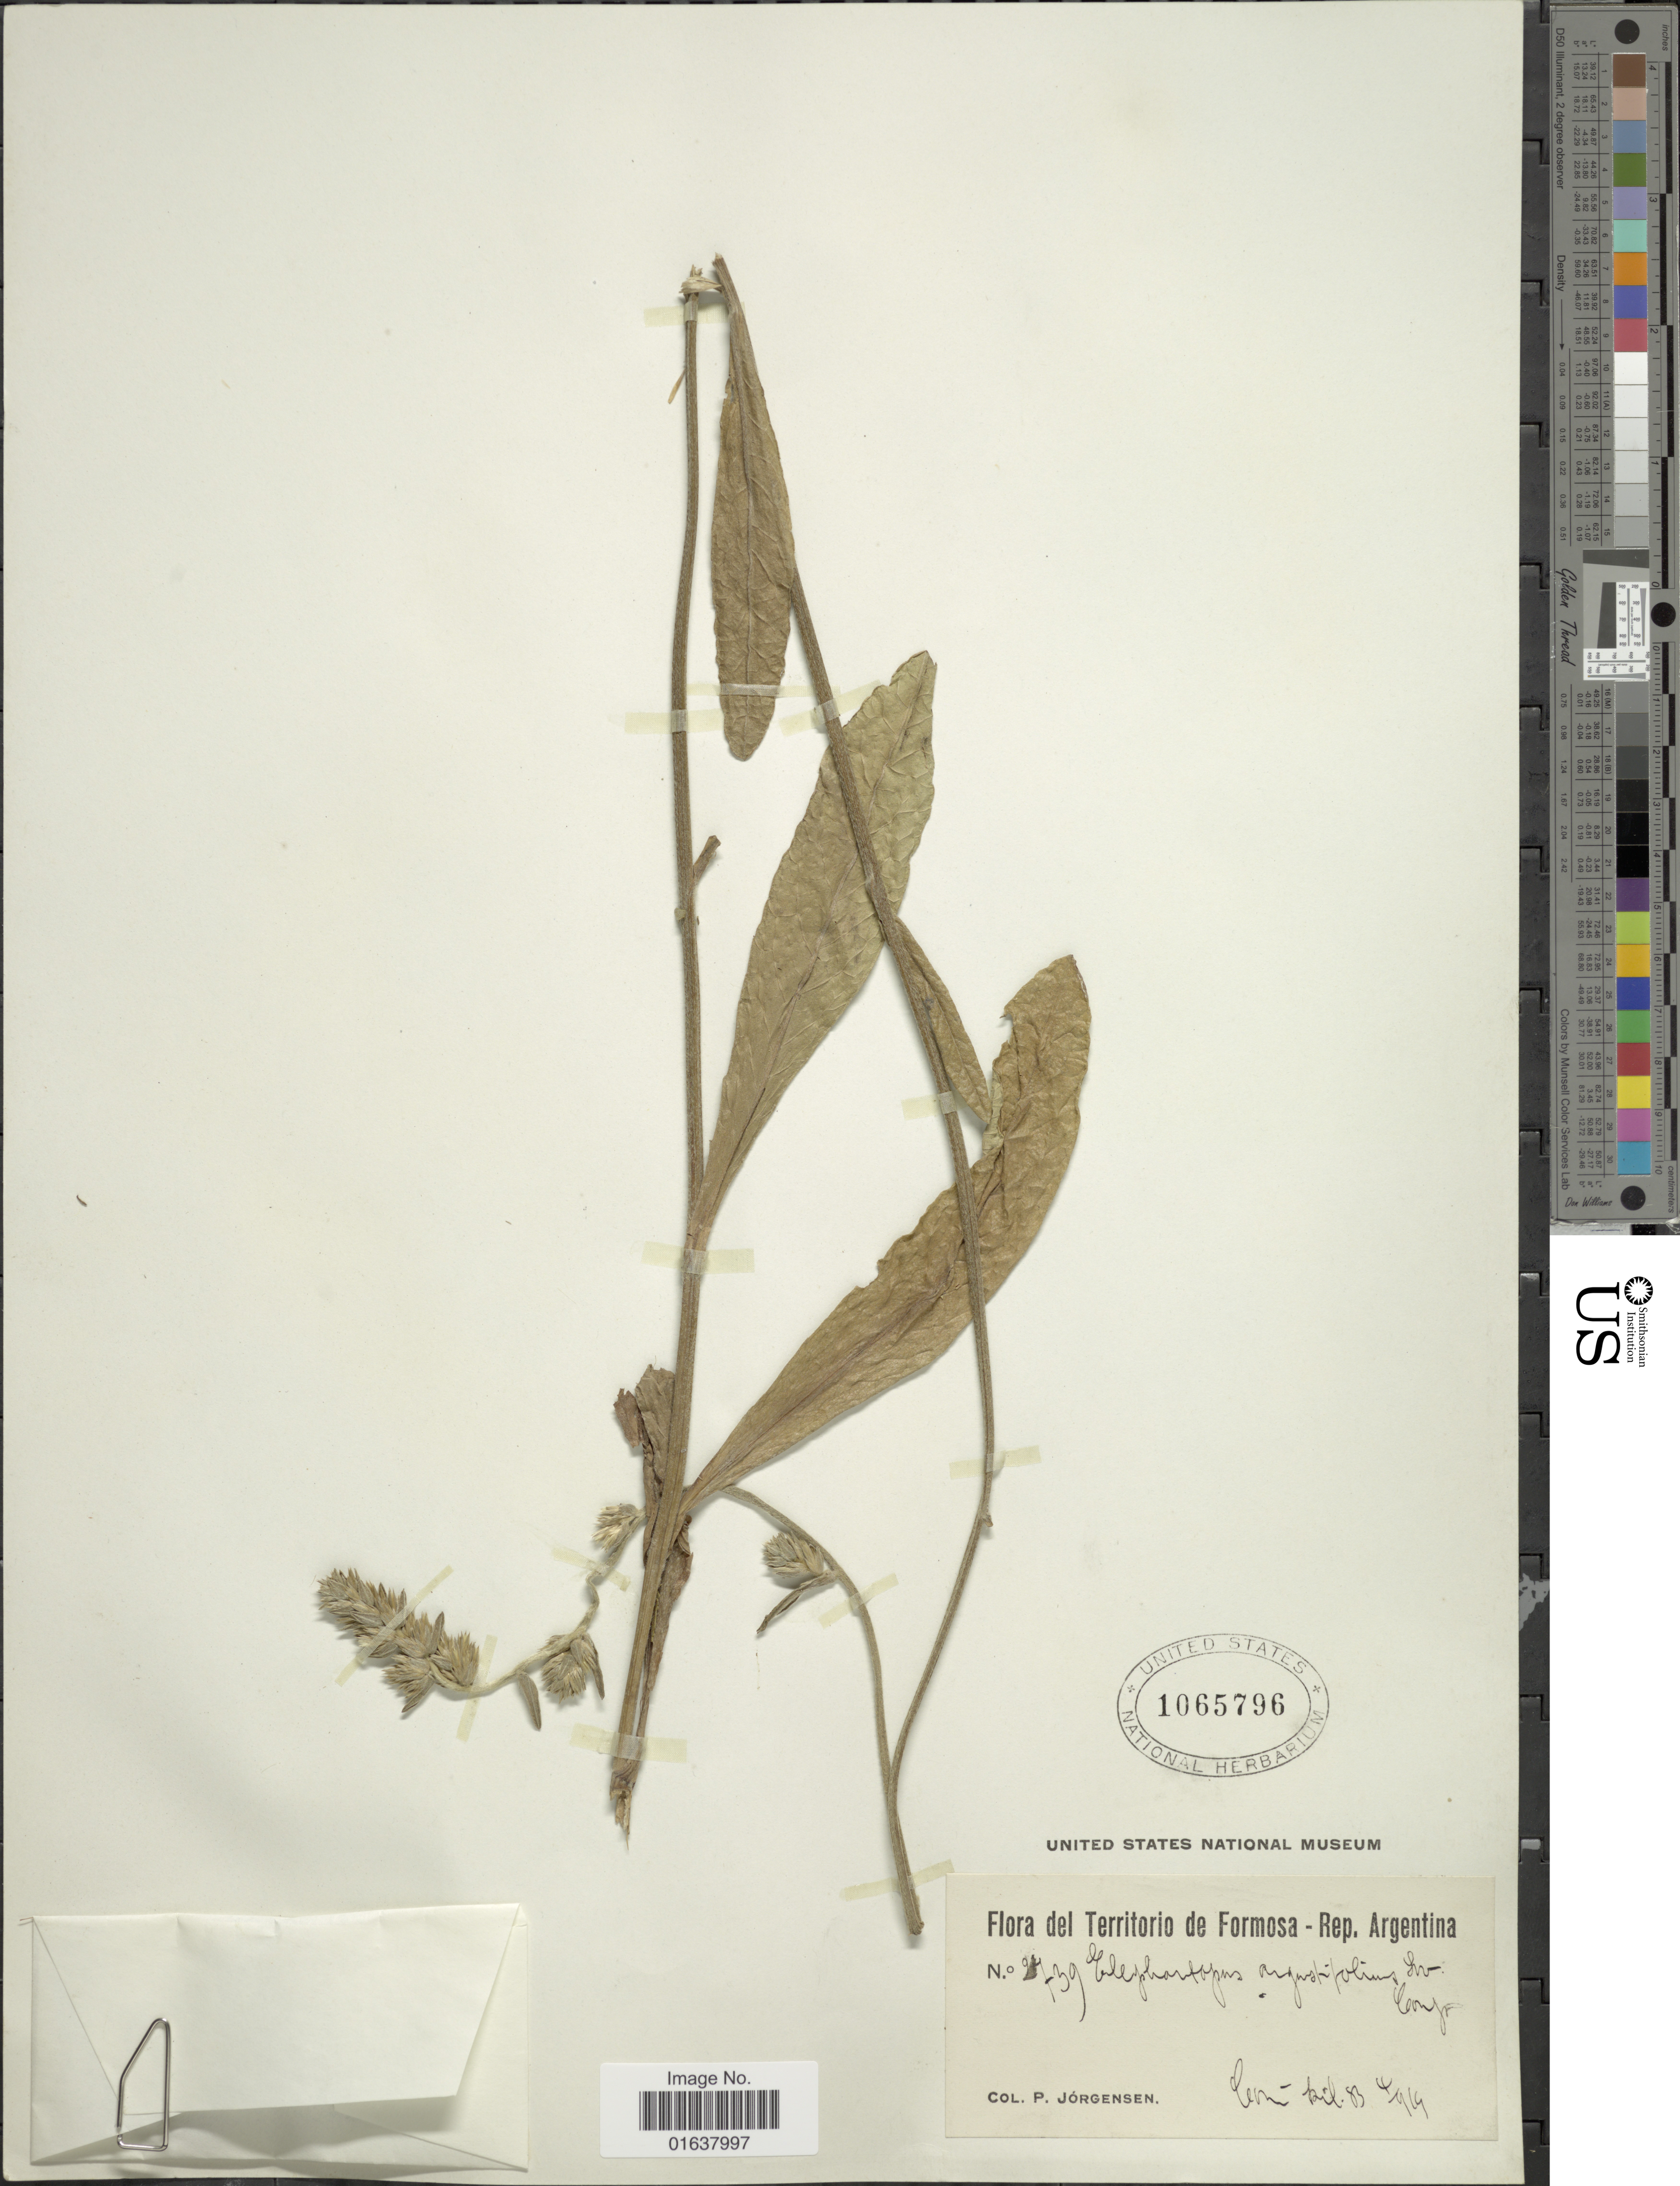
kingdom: Plantae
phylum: Tracheophyta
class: Magnoliopsida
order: Asterales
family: Asteraceae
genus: Orthopappus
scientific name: Orthopappus angustifolius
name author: (Sw.) Gleason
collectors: P. Jörgensen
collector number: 2739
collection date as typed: Transcribed d/m/y: 4/9/19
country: Argentina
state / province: Formosa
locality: Del Territorio de Formosa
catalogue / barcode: US 1065796